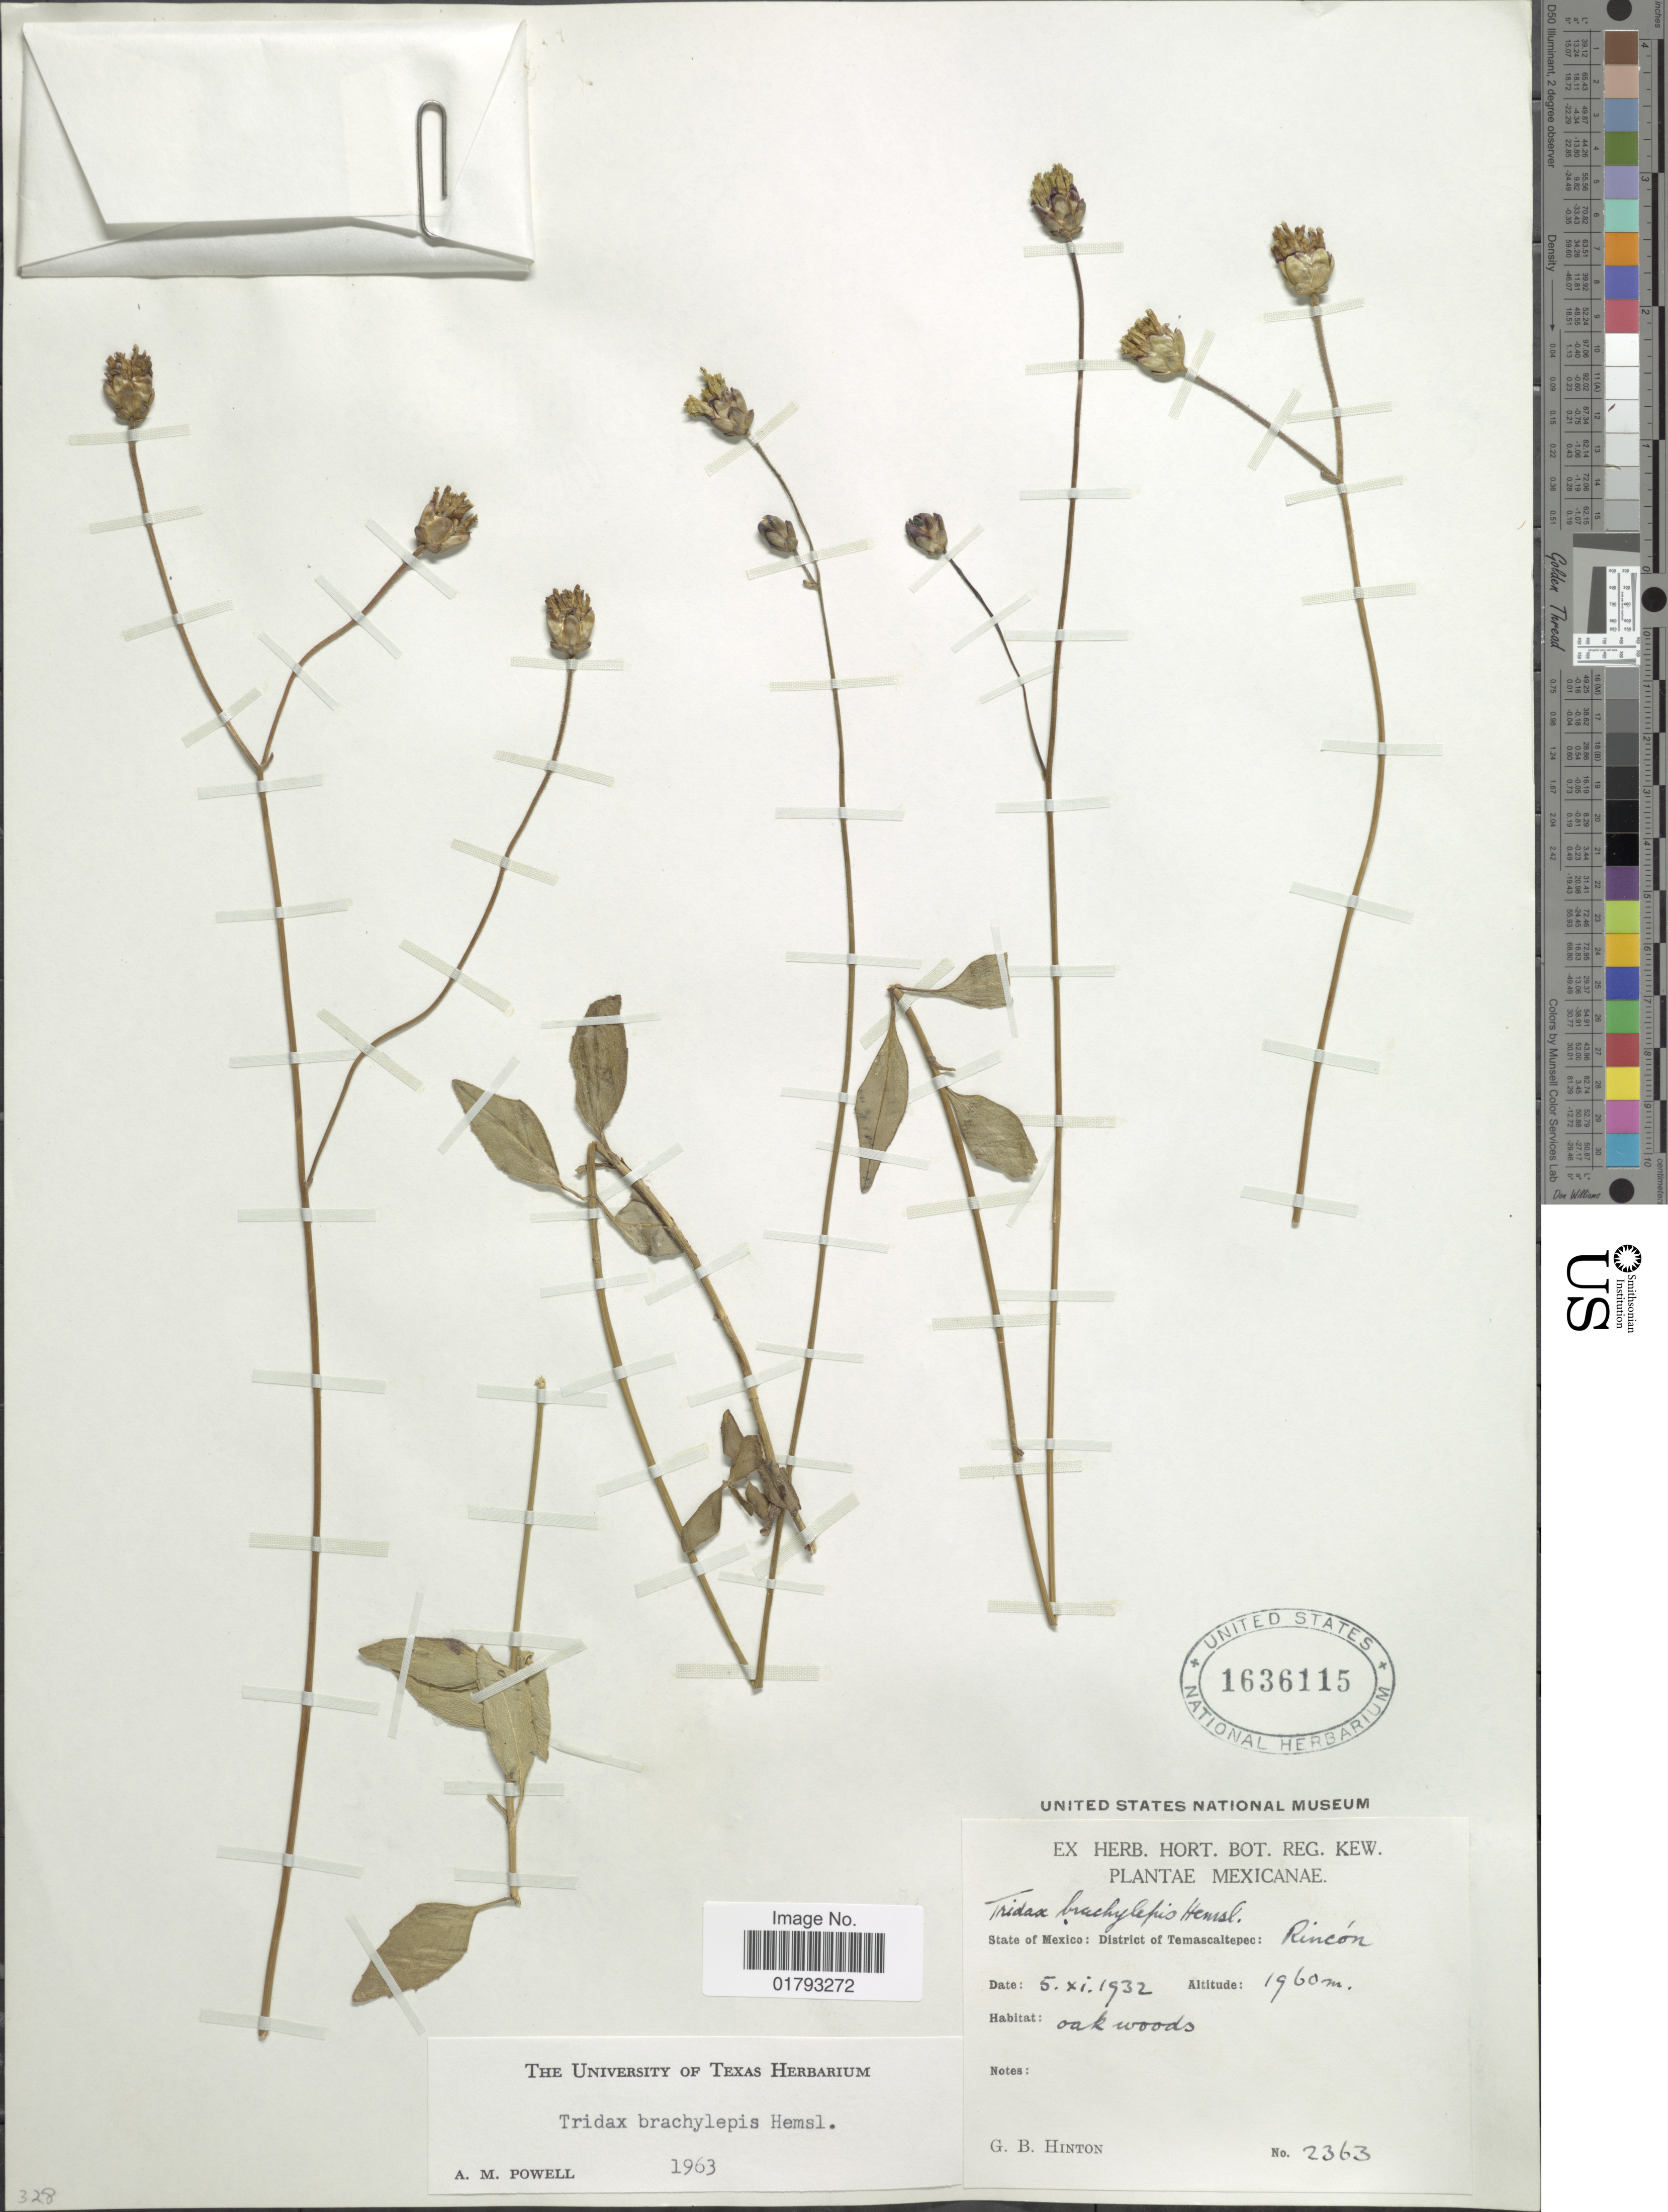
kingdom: Plantae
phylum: Tracheophyta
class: Magnoliopsida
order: Asterales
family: Asteraceae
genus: Tridax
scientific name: Tridax brachylepis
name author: Hemsl.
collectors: G. B. Hinton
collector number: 2363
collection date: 1932-11-05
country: Mexico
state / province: México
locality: State of Mexico: District of Temascaltepec: Rincon.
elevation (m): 1960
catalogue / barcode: US 1636115